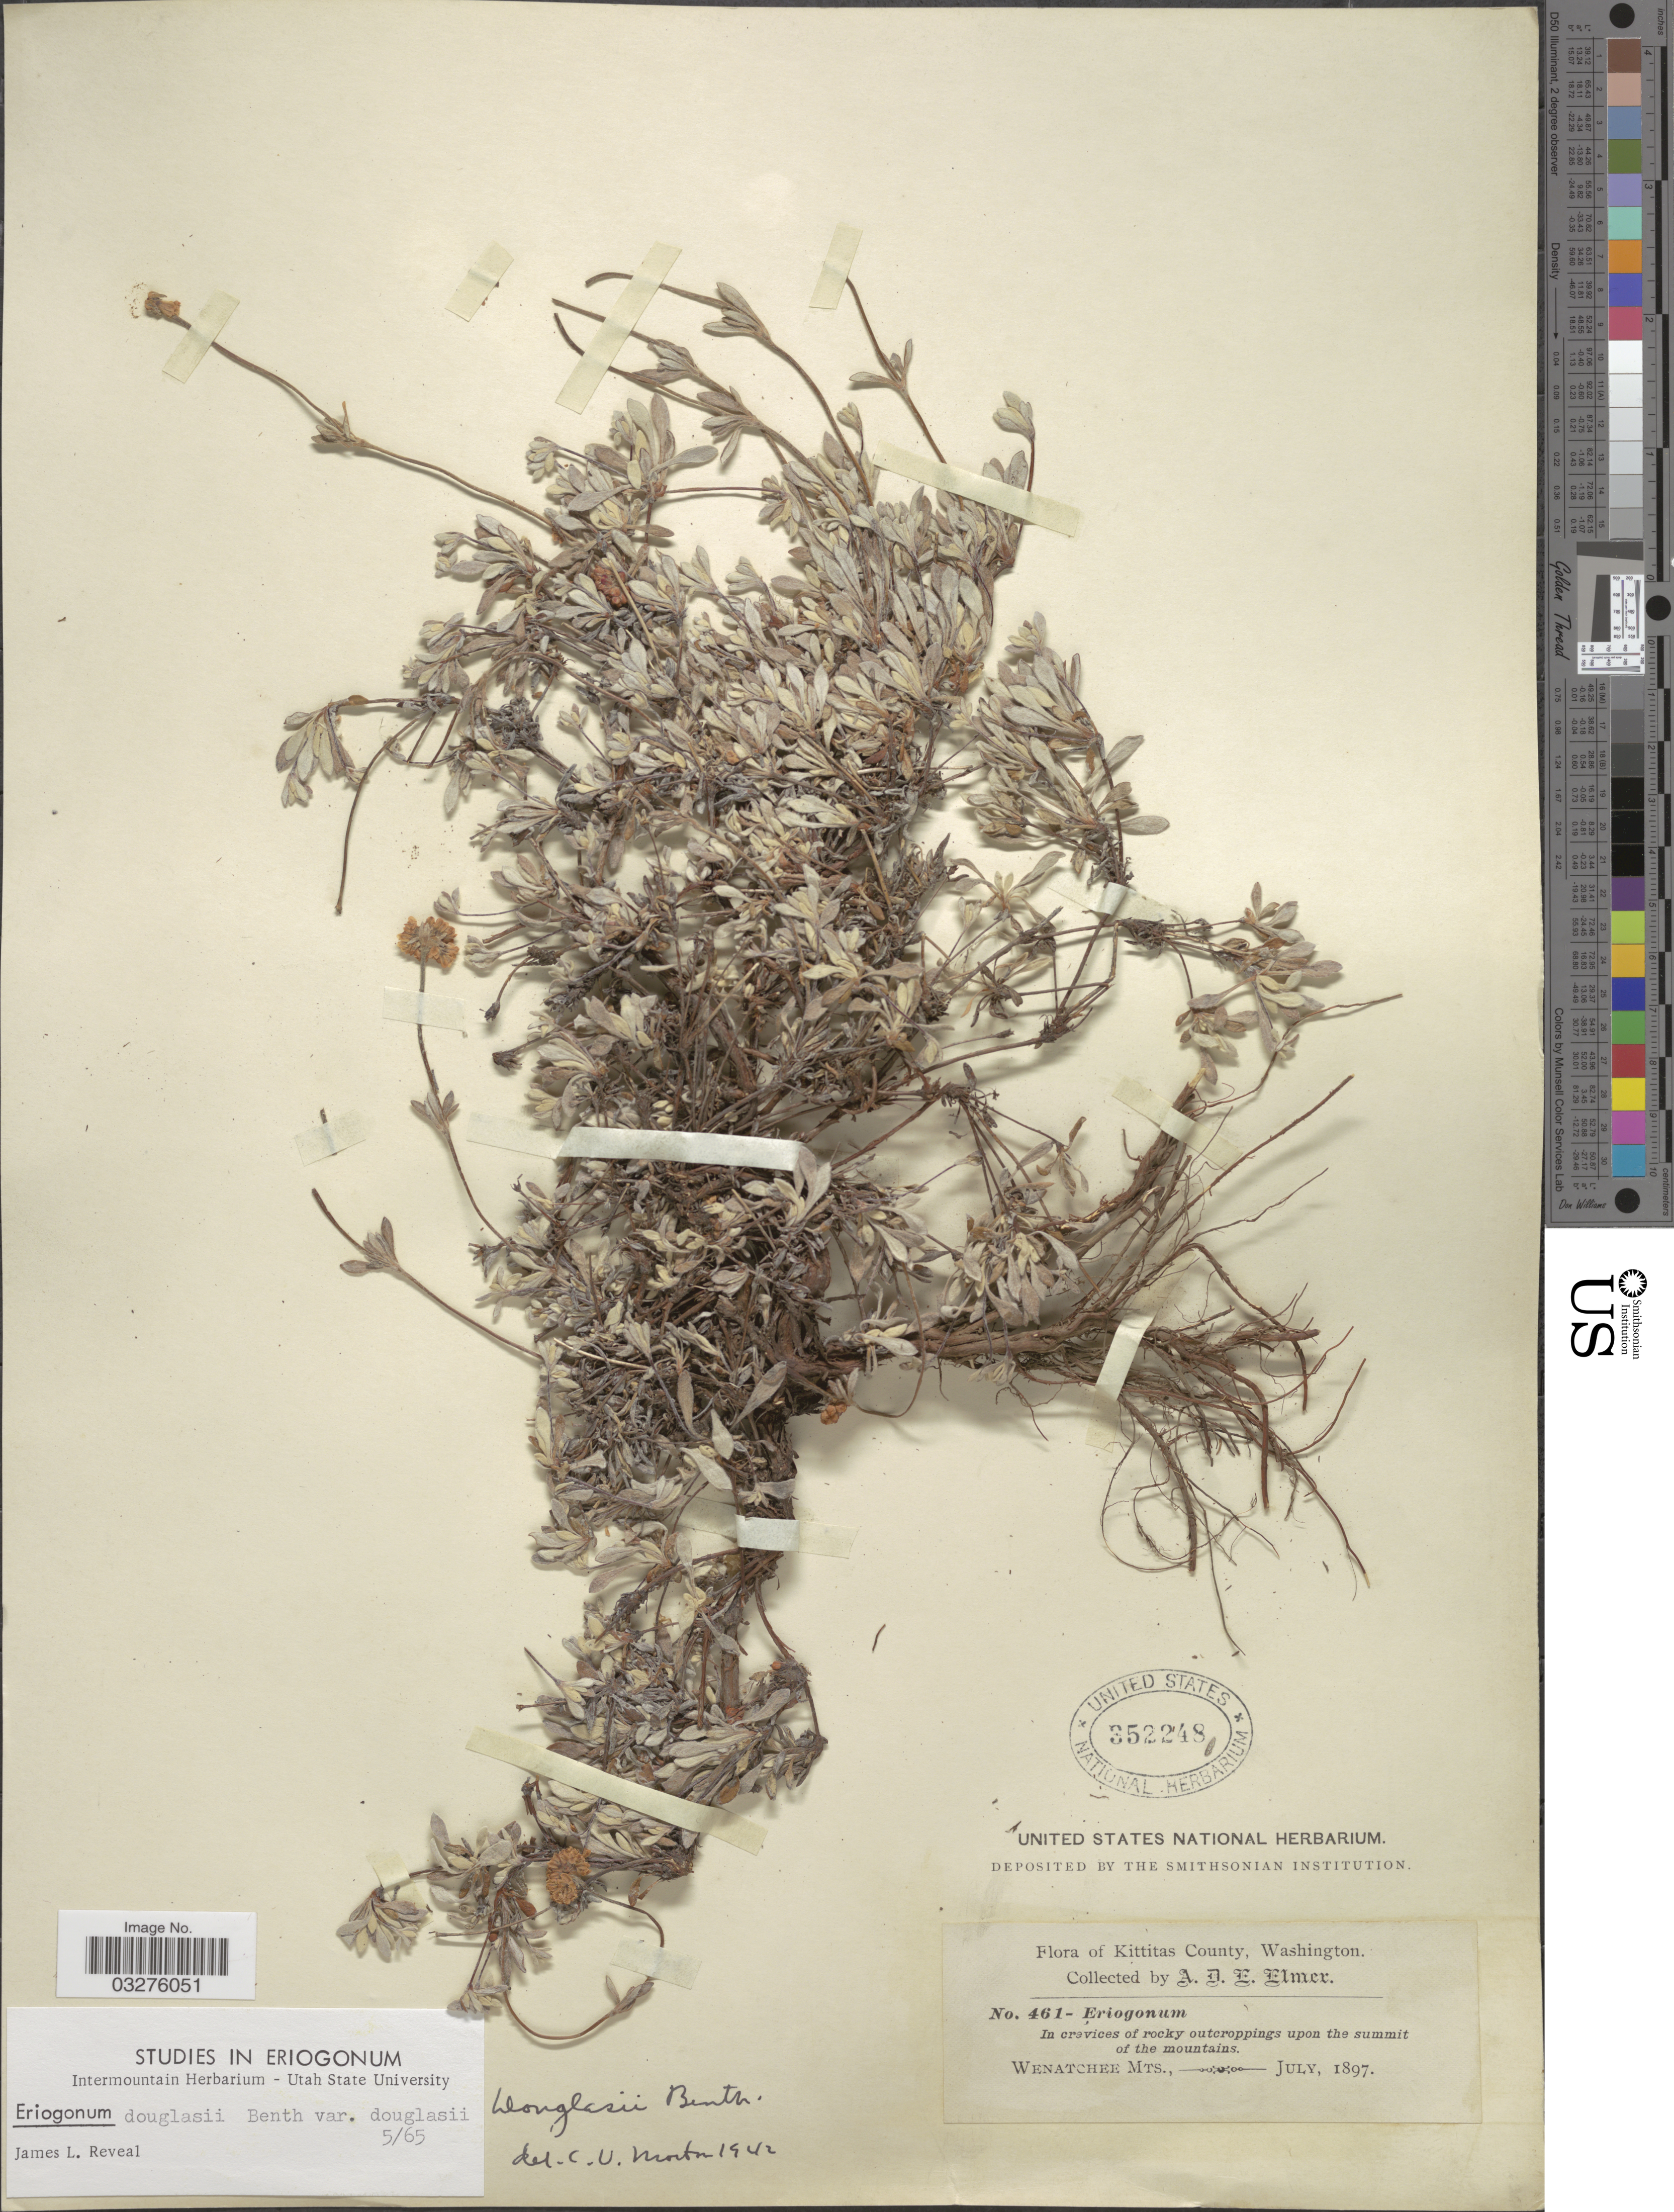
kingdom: Plantae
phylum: Tracheophyta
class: Magnoliopsida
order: Caryophyllales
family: Polygonaceae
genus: Eriogonum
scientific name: Eriogonum douglasii var. douglasii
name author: Benth.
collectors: A. D. E. Elmer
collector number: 461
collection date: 1897-07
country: United States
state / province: Washington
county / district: Kittitas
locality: Kittitas County. In crevices of rocky outcroppings upon the summit of the mountains. Wenatchee Mts.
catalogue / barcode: US 352248